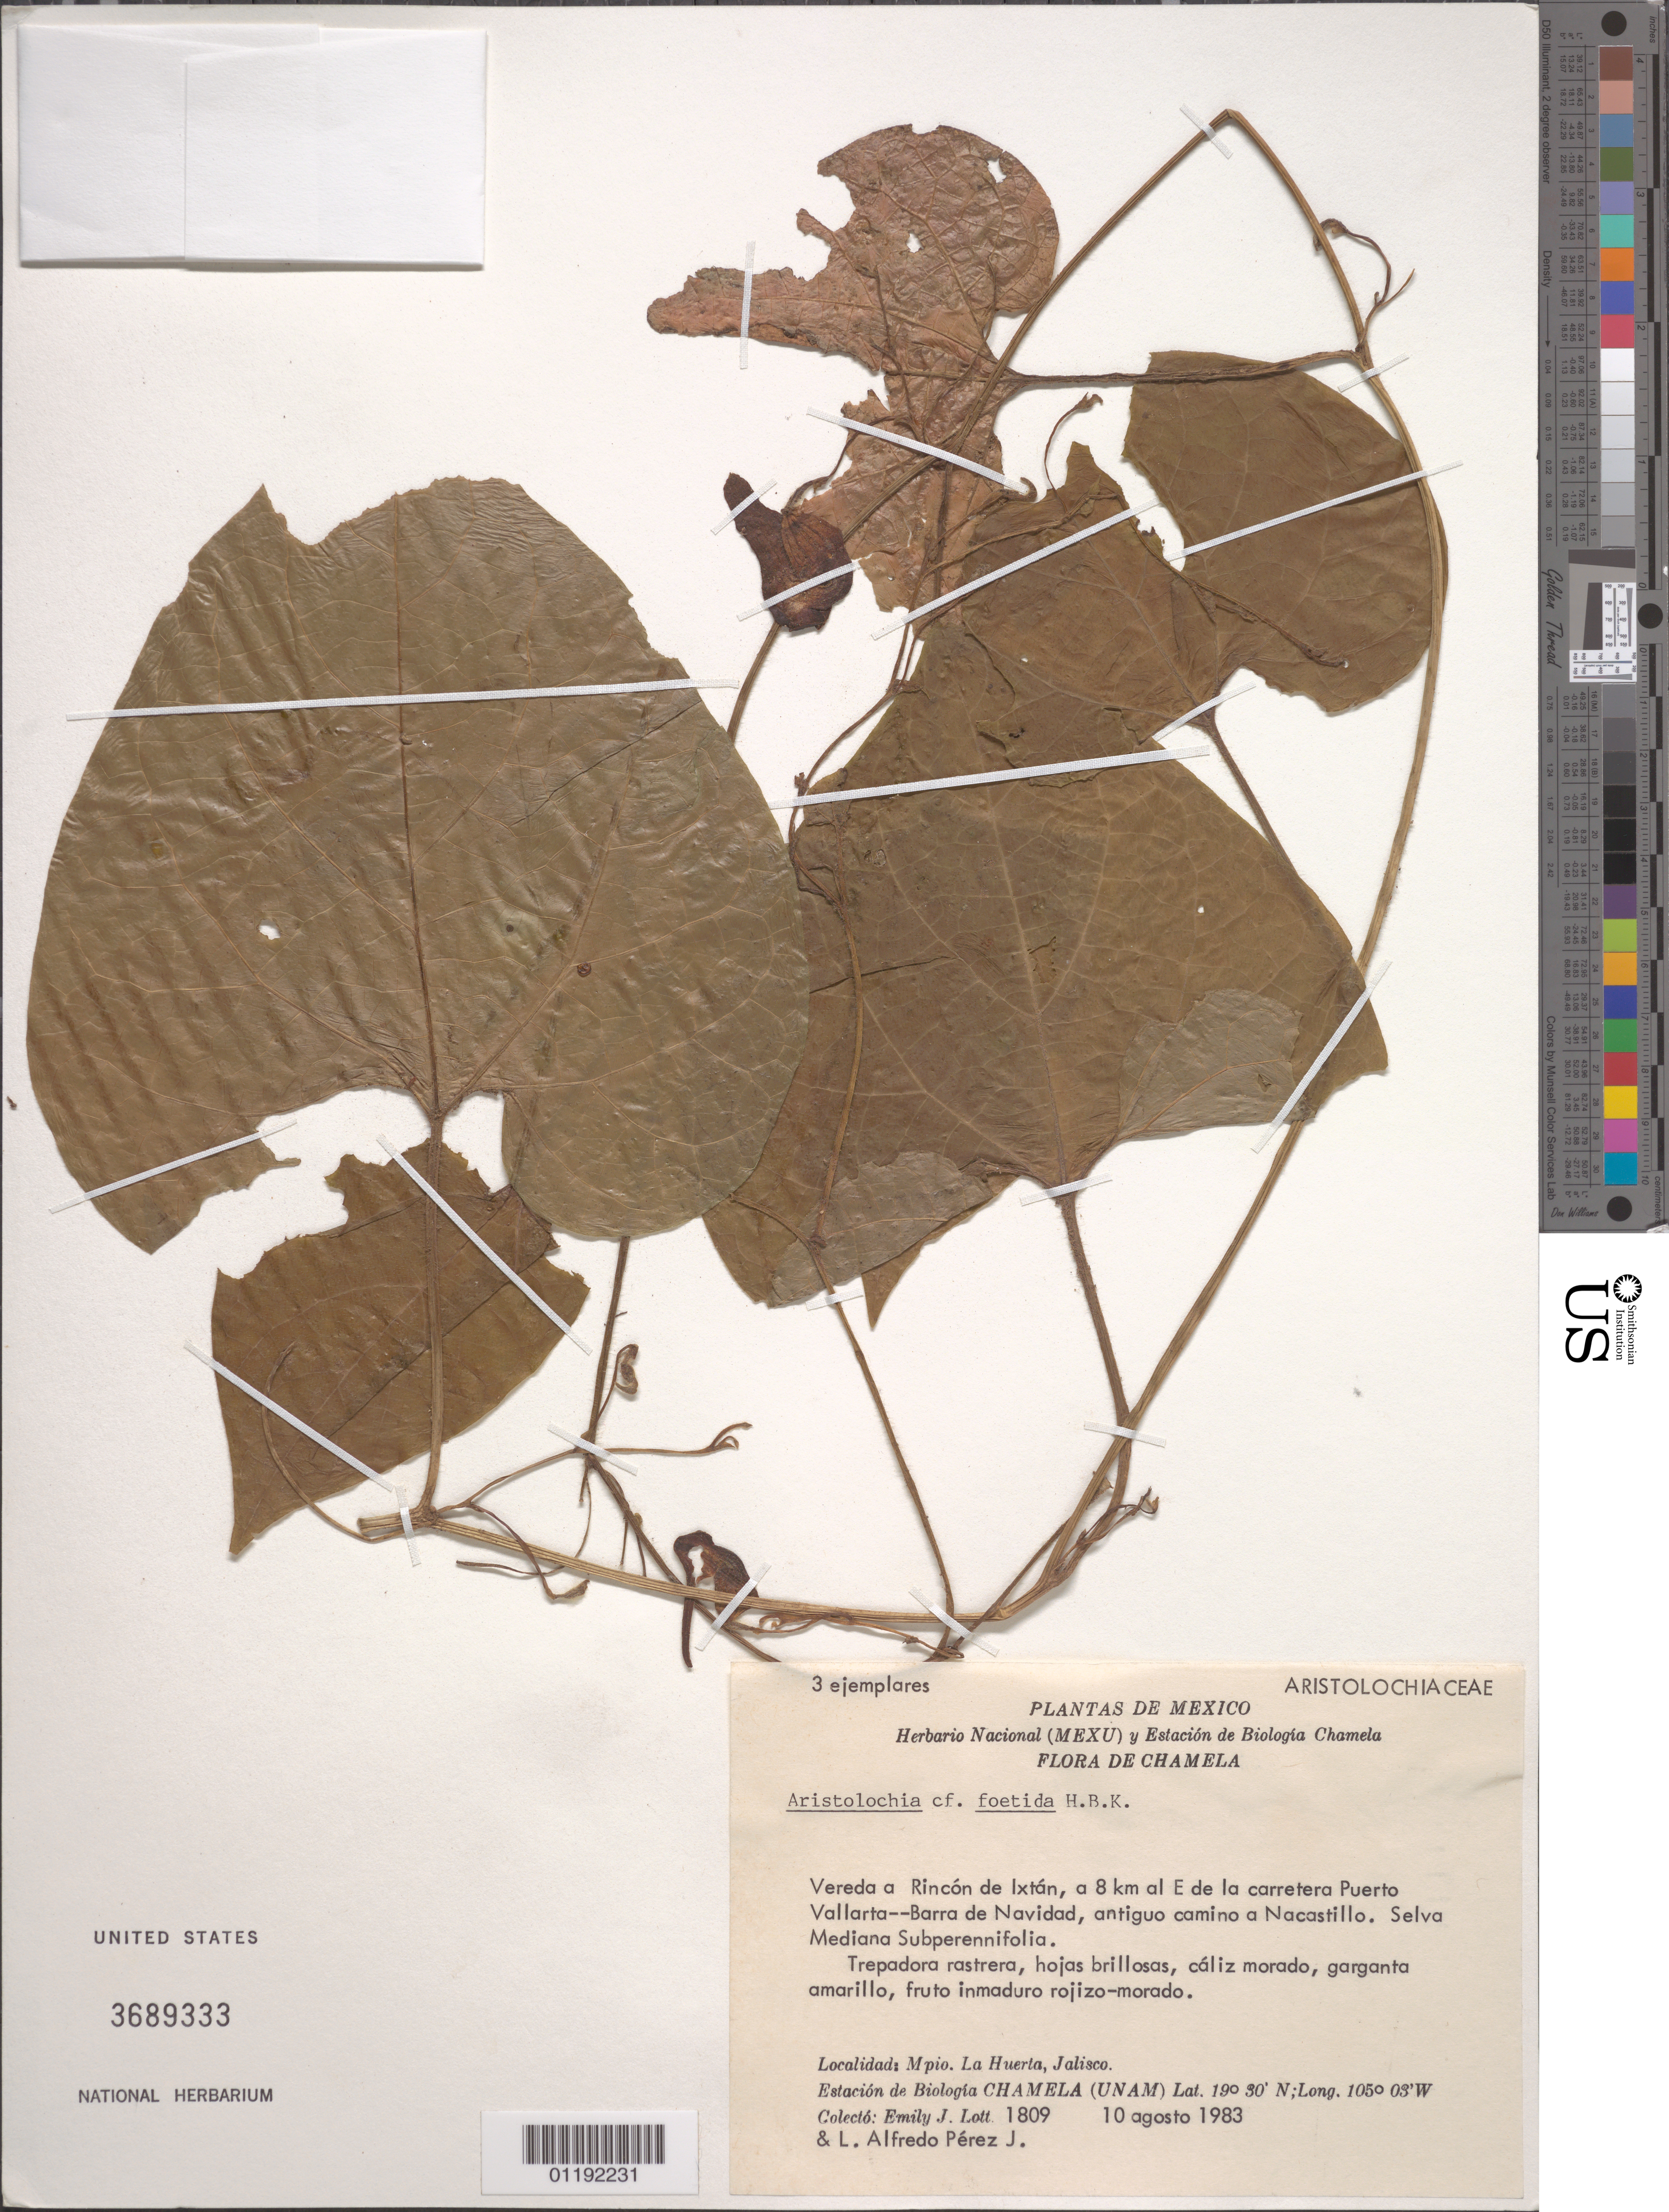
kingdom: Plantae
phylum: Tracheophyta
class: Magnoliopsida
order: Piperales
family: Aristolochiaceae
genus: Aristolochia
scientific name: Aristolochia foetida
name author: Kunth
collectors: E. Lott, A. Perez & S. H. Bullock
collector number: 1809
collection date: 1983-08-10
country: Mexico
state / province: Jalisco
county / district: Huerta, La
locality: Estacion de Biologia CHAMELA (UNAM). Vereda a Ricon de Ixtan, a 8 km al E de la carretera Ruerto Vallarta - Barra de Navidad.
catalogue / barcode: US 3689333